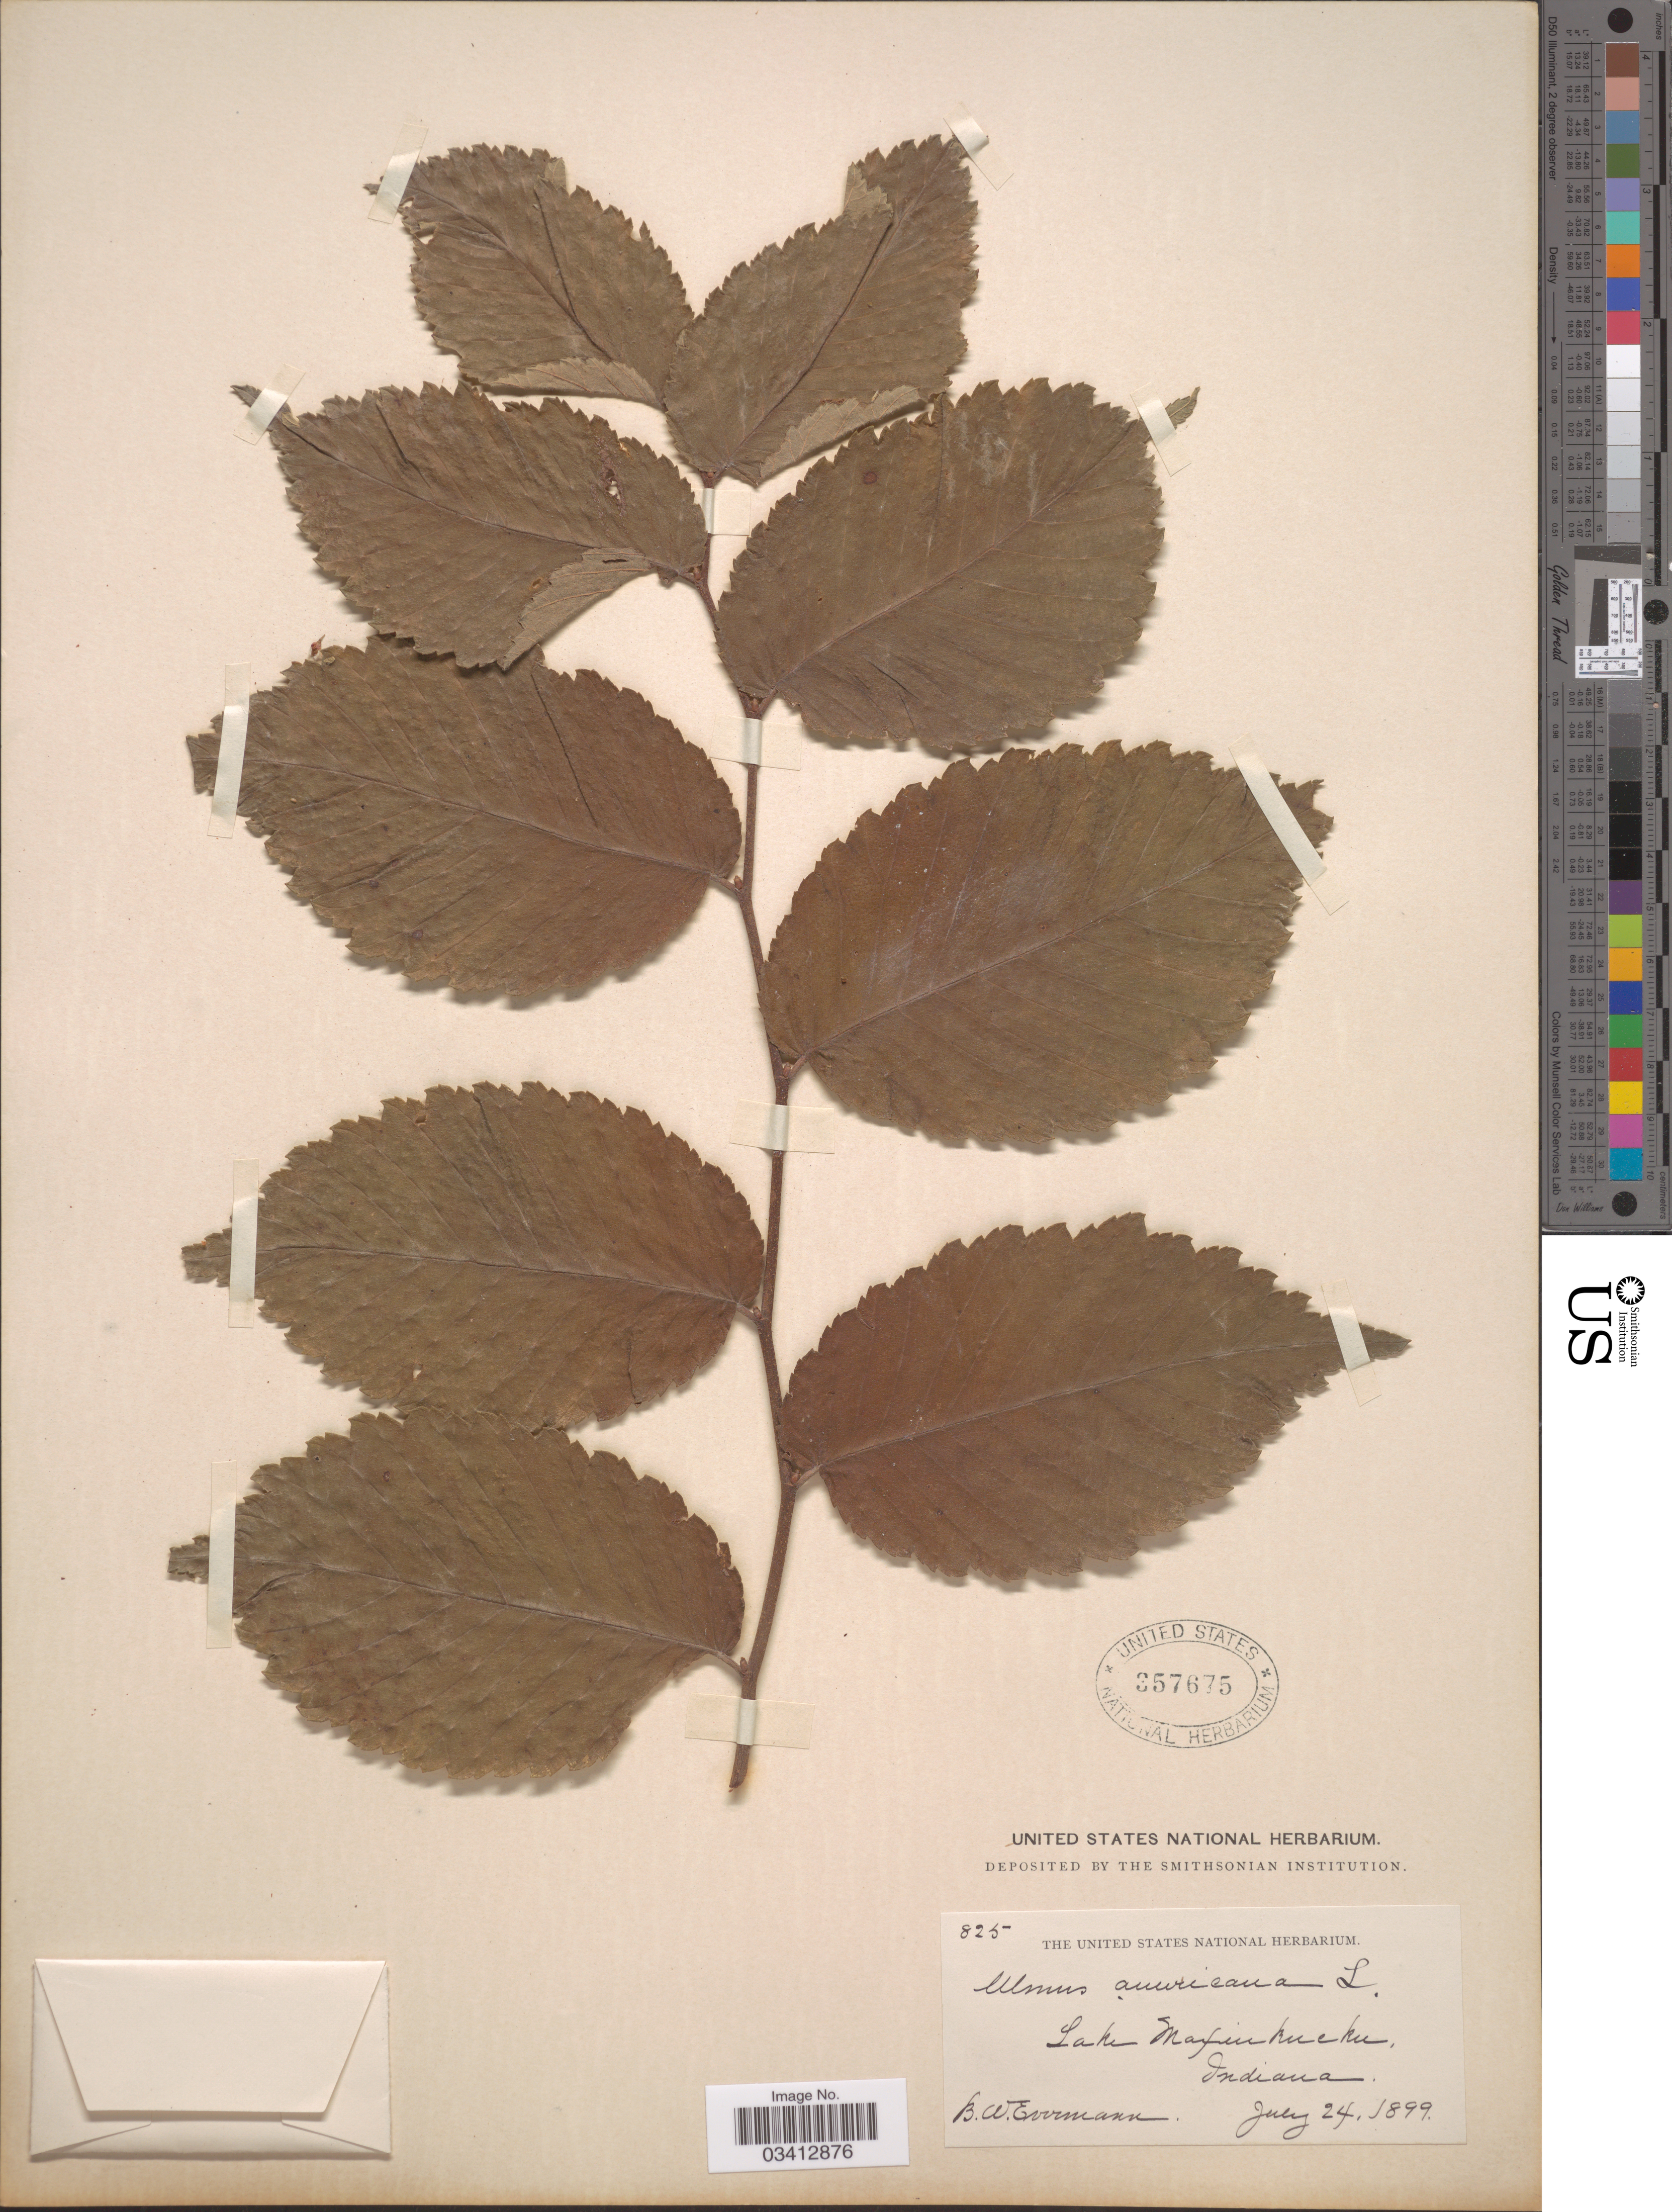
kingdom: Plantae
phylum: Tracheophyta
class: Magnoliopsida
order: Rosales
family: Ulmaceae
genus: Ulmus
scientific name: Ulmus americana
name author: L.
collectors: B. W. Evermann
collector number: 825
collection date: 1899-07-24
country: United States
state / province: Indiana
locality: Lake Maxinkuckee.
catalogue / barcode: US 357675